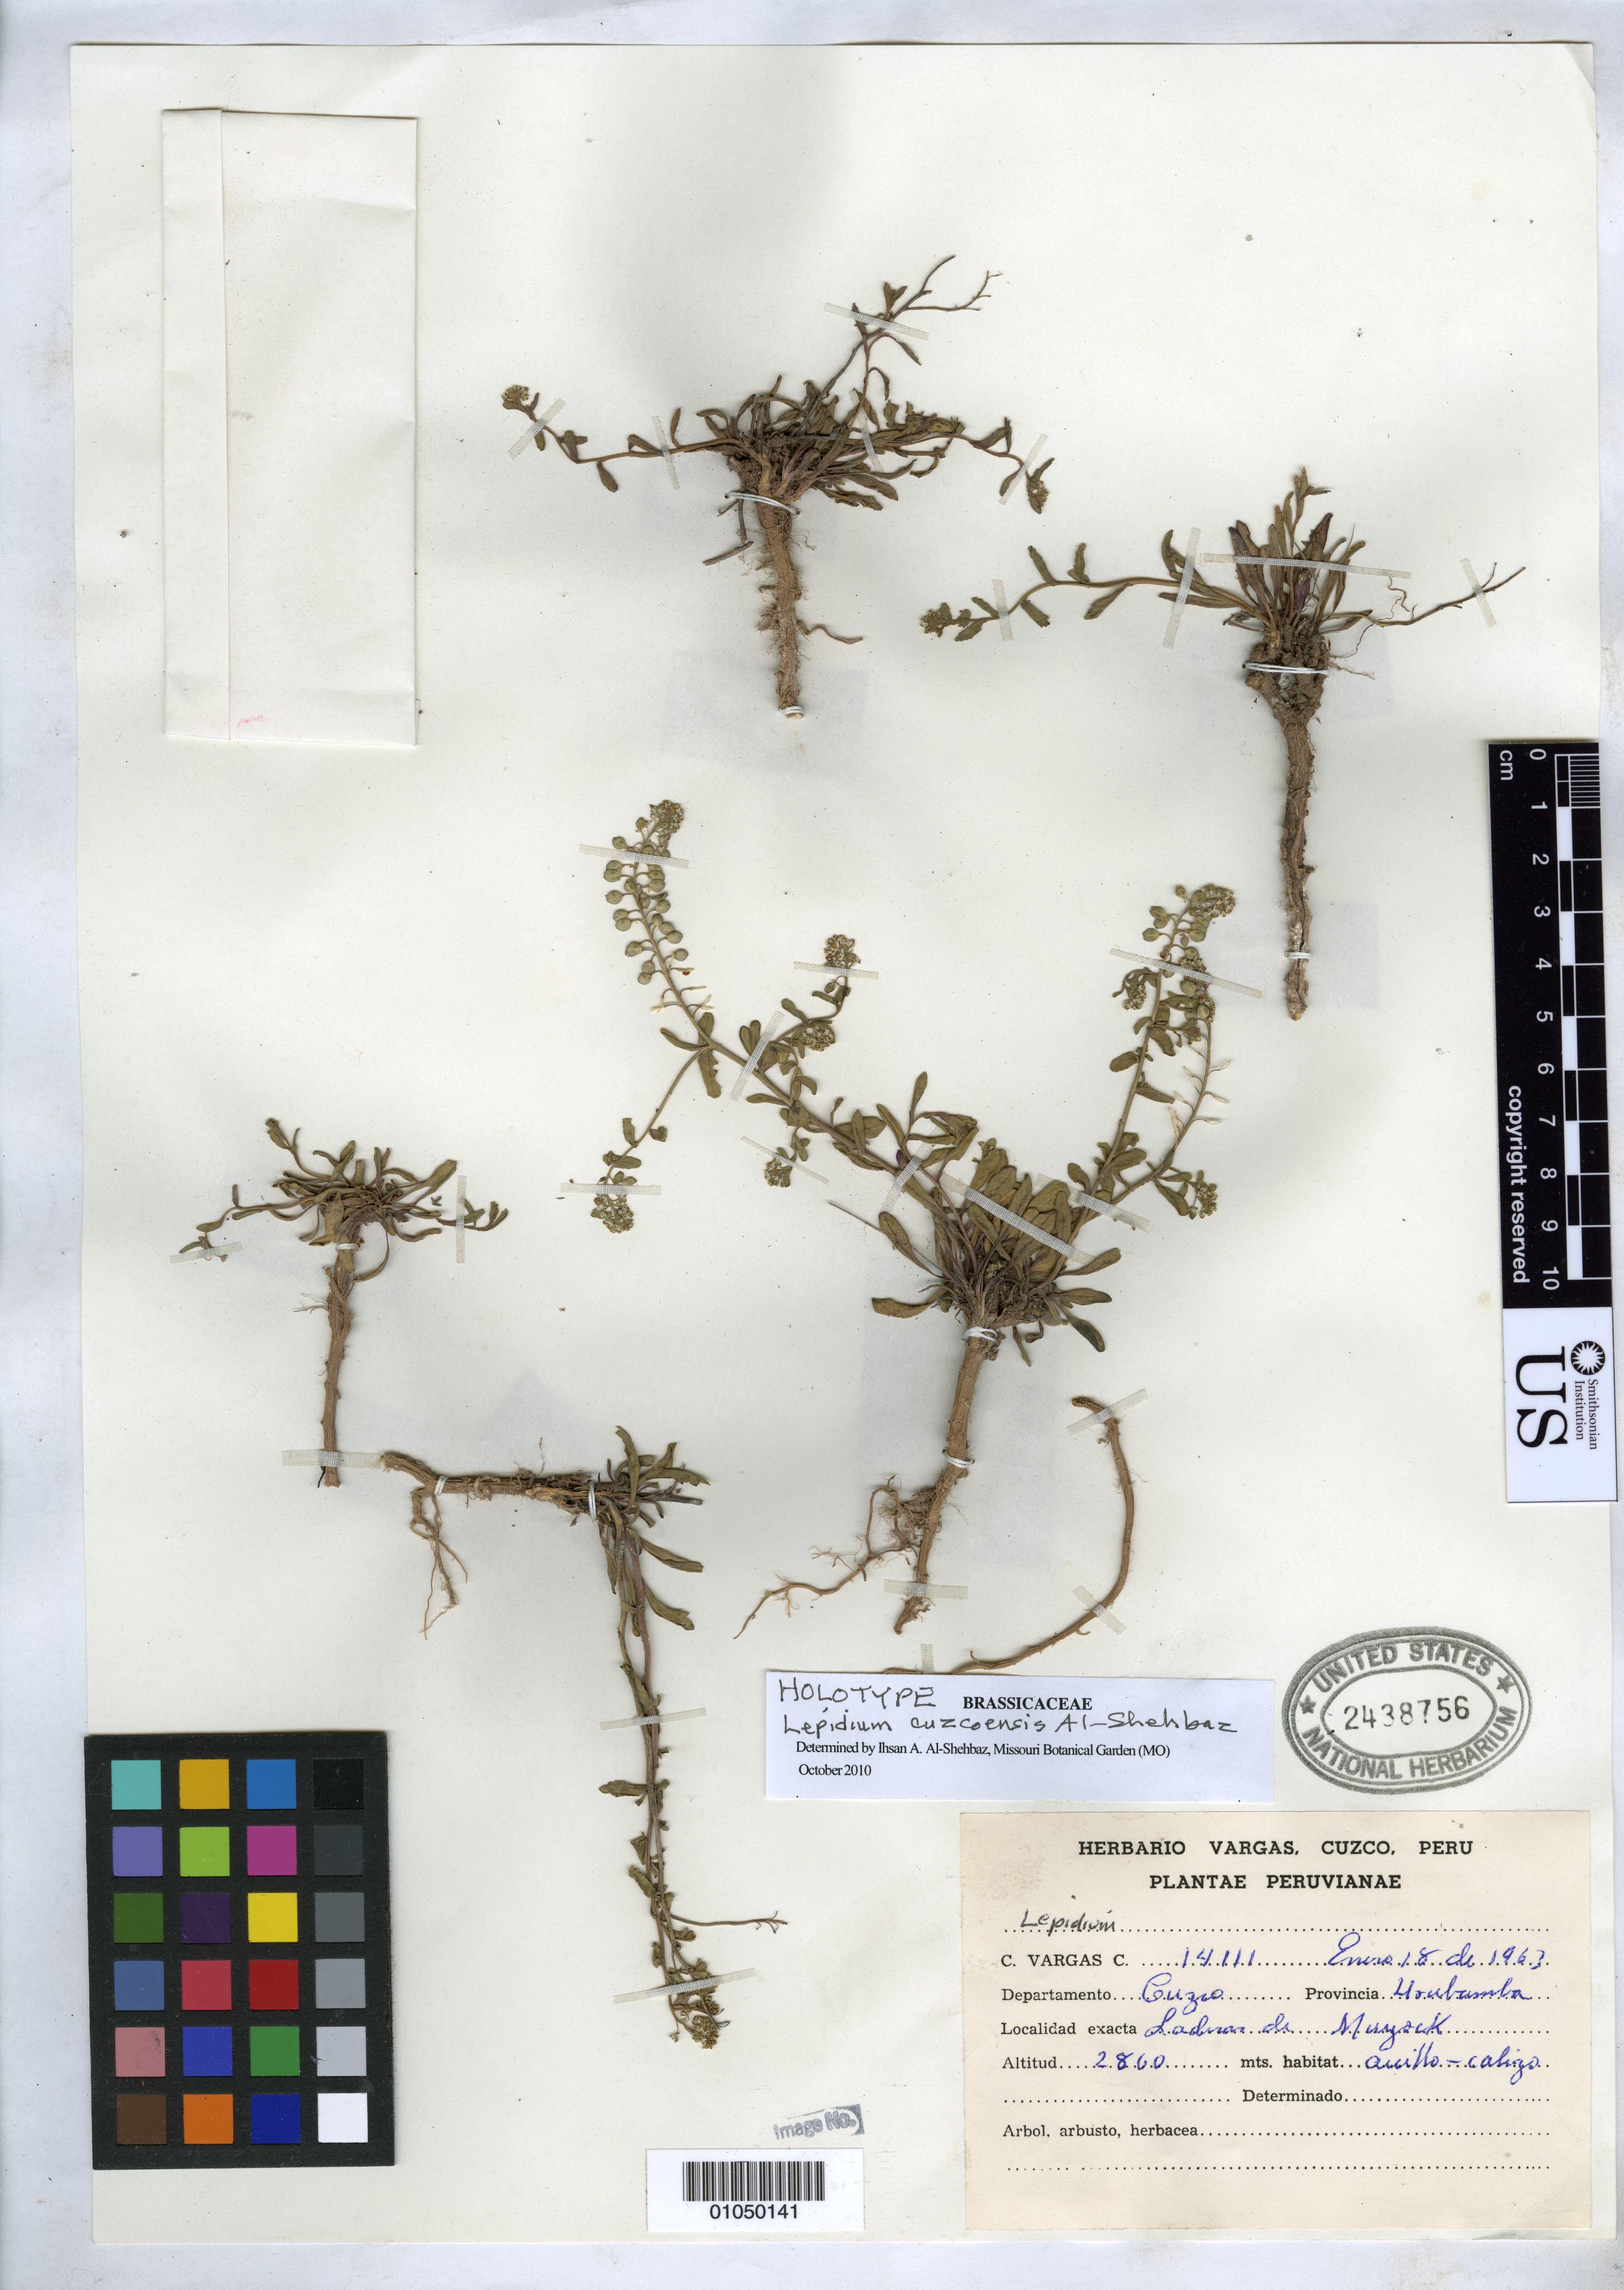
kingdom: Plantae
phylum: Tracheophyta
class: Magnoliopsida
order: Brassicales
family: Brassicaceae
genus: Lepidium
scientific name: Lepidium cuzcoensis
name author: Al-Shehbaz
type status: Holotype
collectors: C. Vargas C.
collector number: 14111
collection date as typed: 18 Jan 1963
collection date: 1963-01-18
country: Peru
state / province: Cusco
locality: Departamento Cuzco, Provincia Urubamba, Ladera de Muyock.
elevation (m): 2860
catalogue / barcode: US 2438756